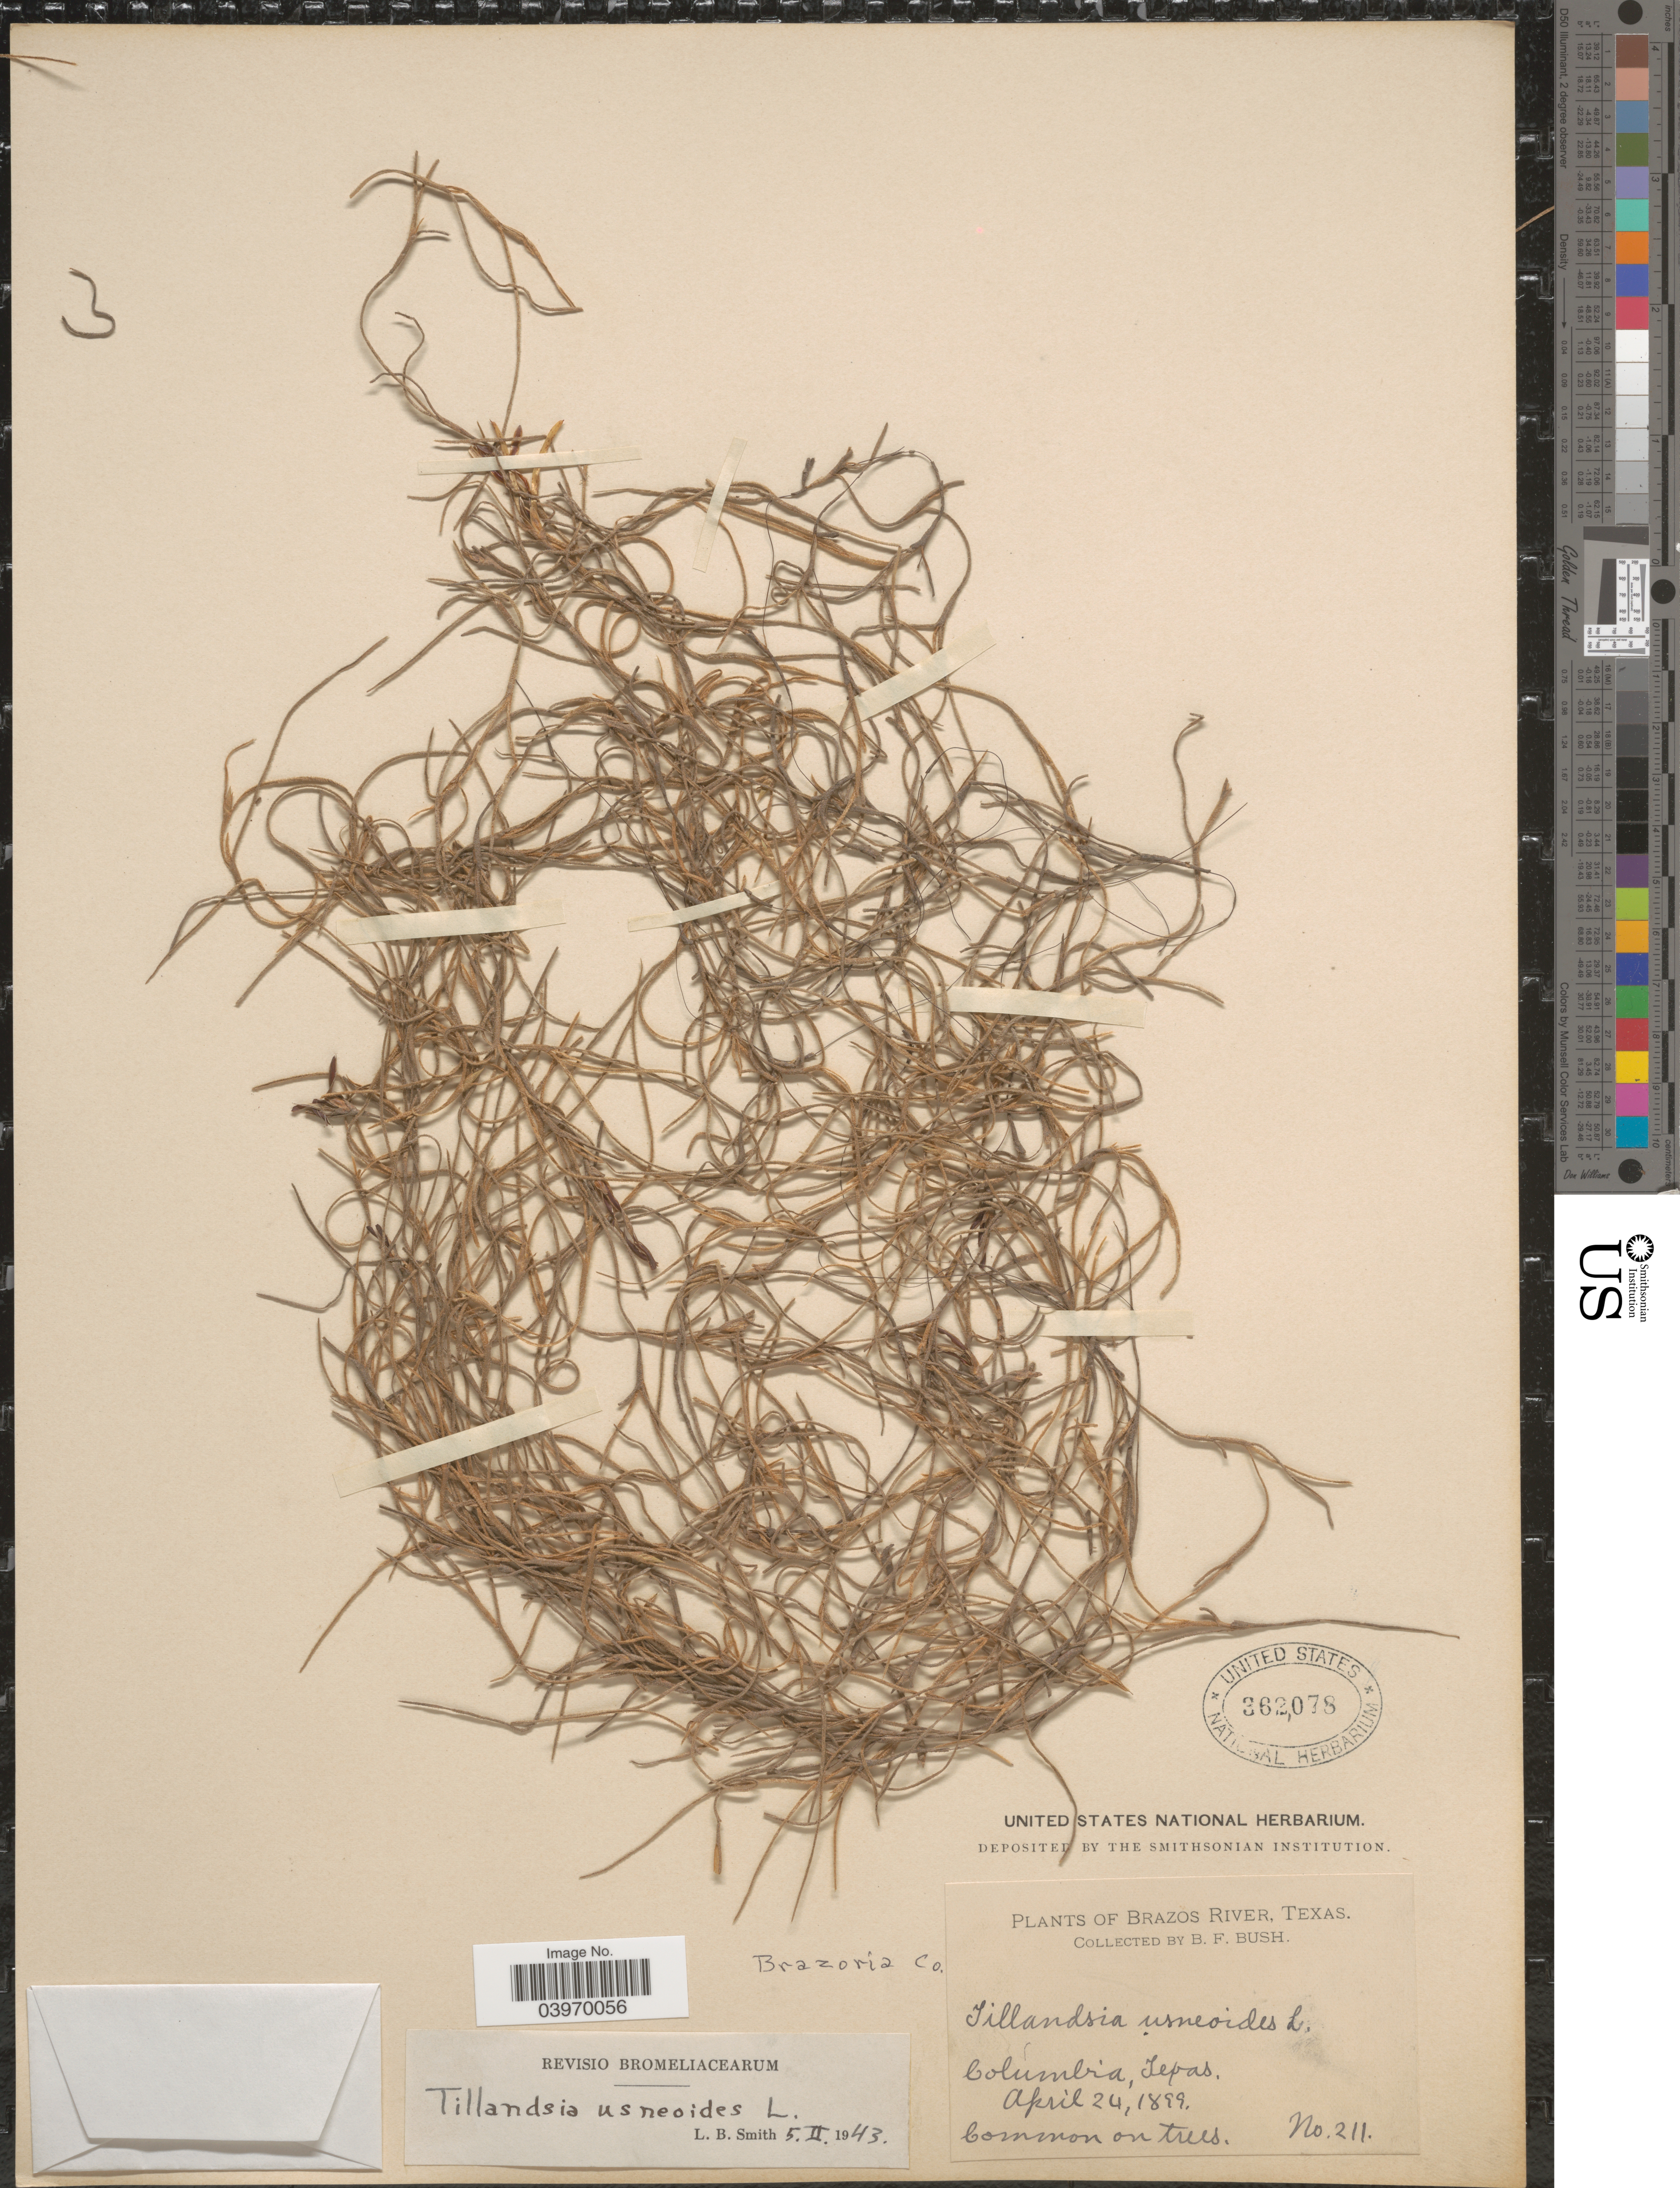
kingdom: Plantae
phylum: Tracheophyta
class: Liliopsida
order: Poales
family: Bromeliaceae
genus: Tillandsia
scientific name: Tillandsia usneoides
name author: (L.) L.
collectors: B. F. Bush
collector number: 211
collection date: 1899-04-24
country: United States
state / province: Texas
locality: Brazos River. Columbia. Brazoria Co.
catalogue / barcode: US 362078